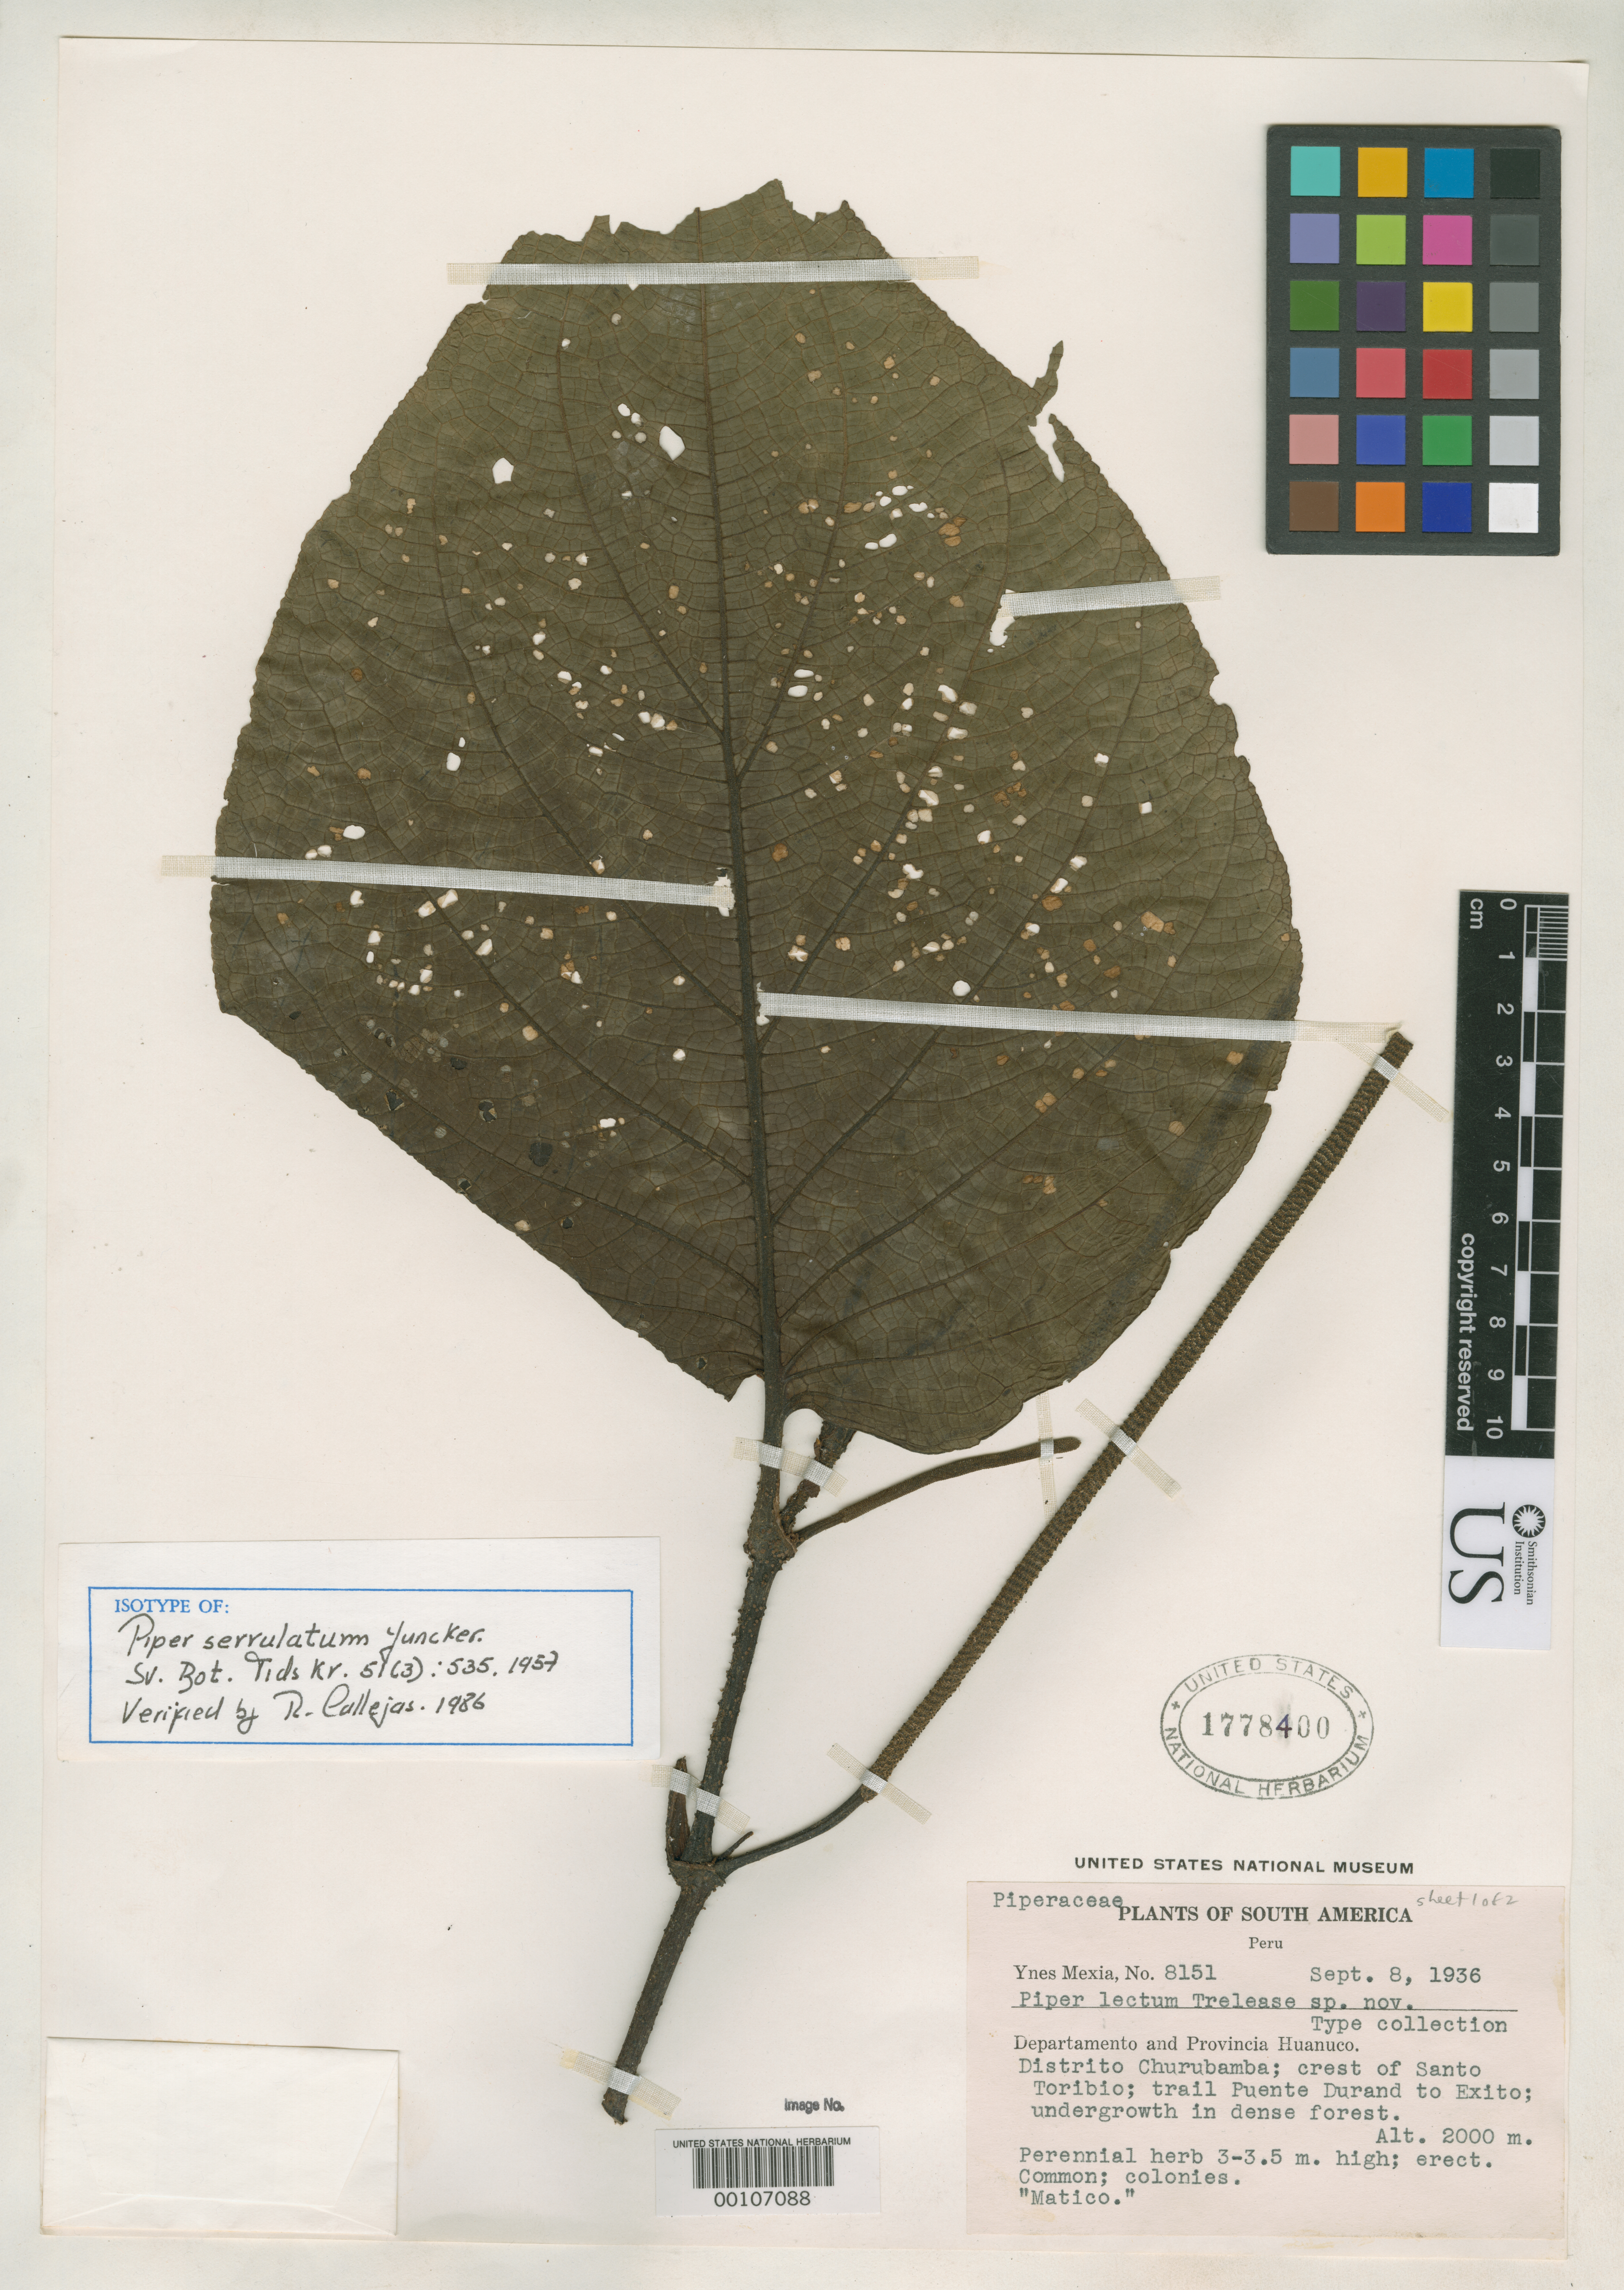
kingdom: Plantae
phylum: Tracheophyta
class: Magnoliopsida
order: Piperales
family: Piperaceae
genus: Piper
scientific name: Piper serrulatum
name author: Yunck.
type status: Isotype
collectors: Y. Mexia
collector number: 8151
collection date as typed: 08 Sep 1936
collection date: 1936-09-08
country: Peru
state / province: Huánuco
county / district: Huánuco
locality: Churubamba District, trail Puente Durand to Éxito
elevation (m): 2000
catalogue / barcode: US 1778400